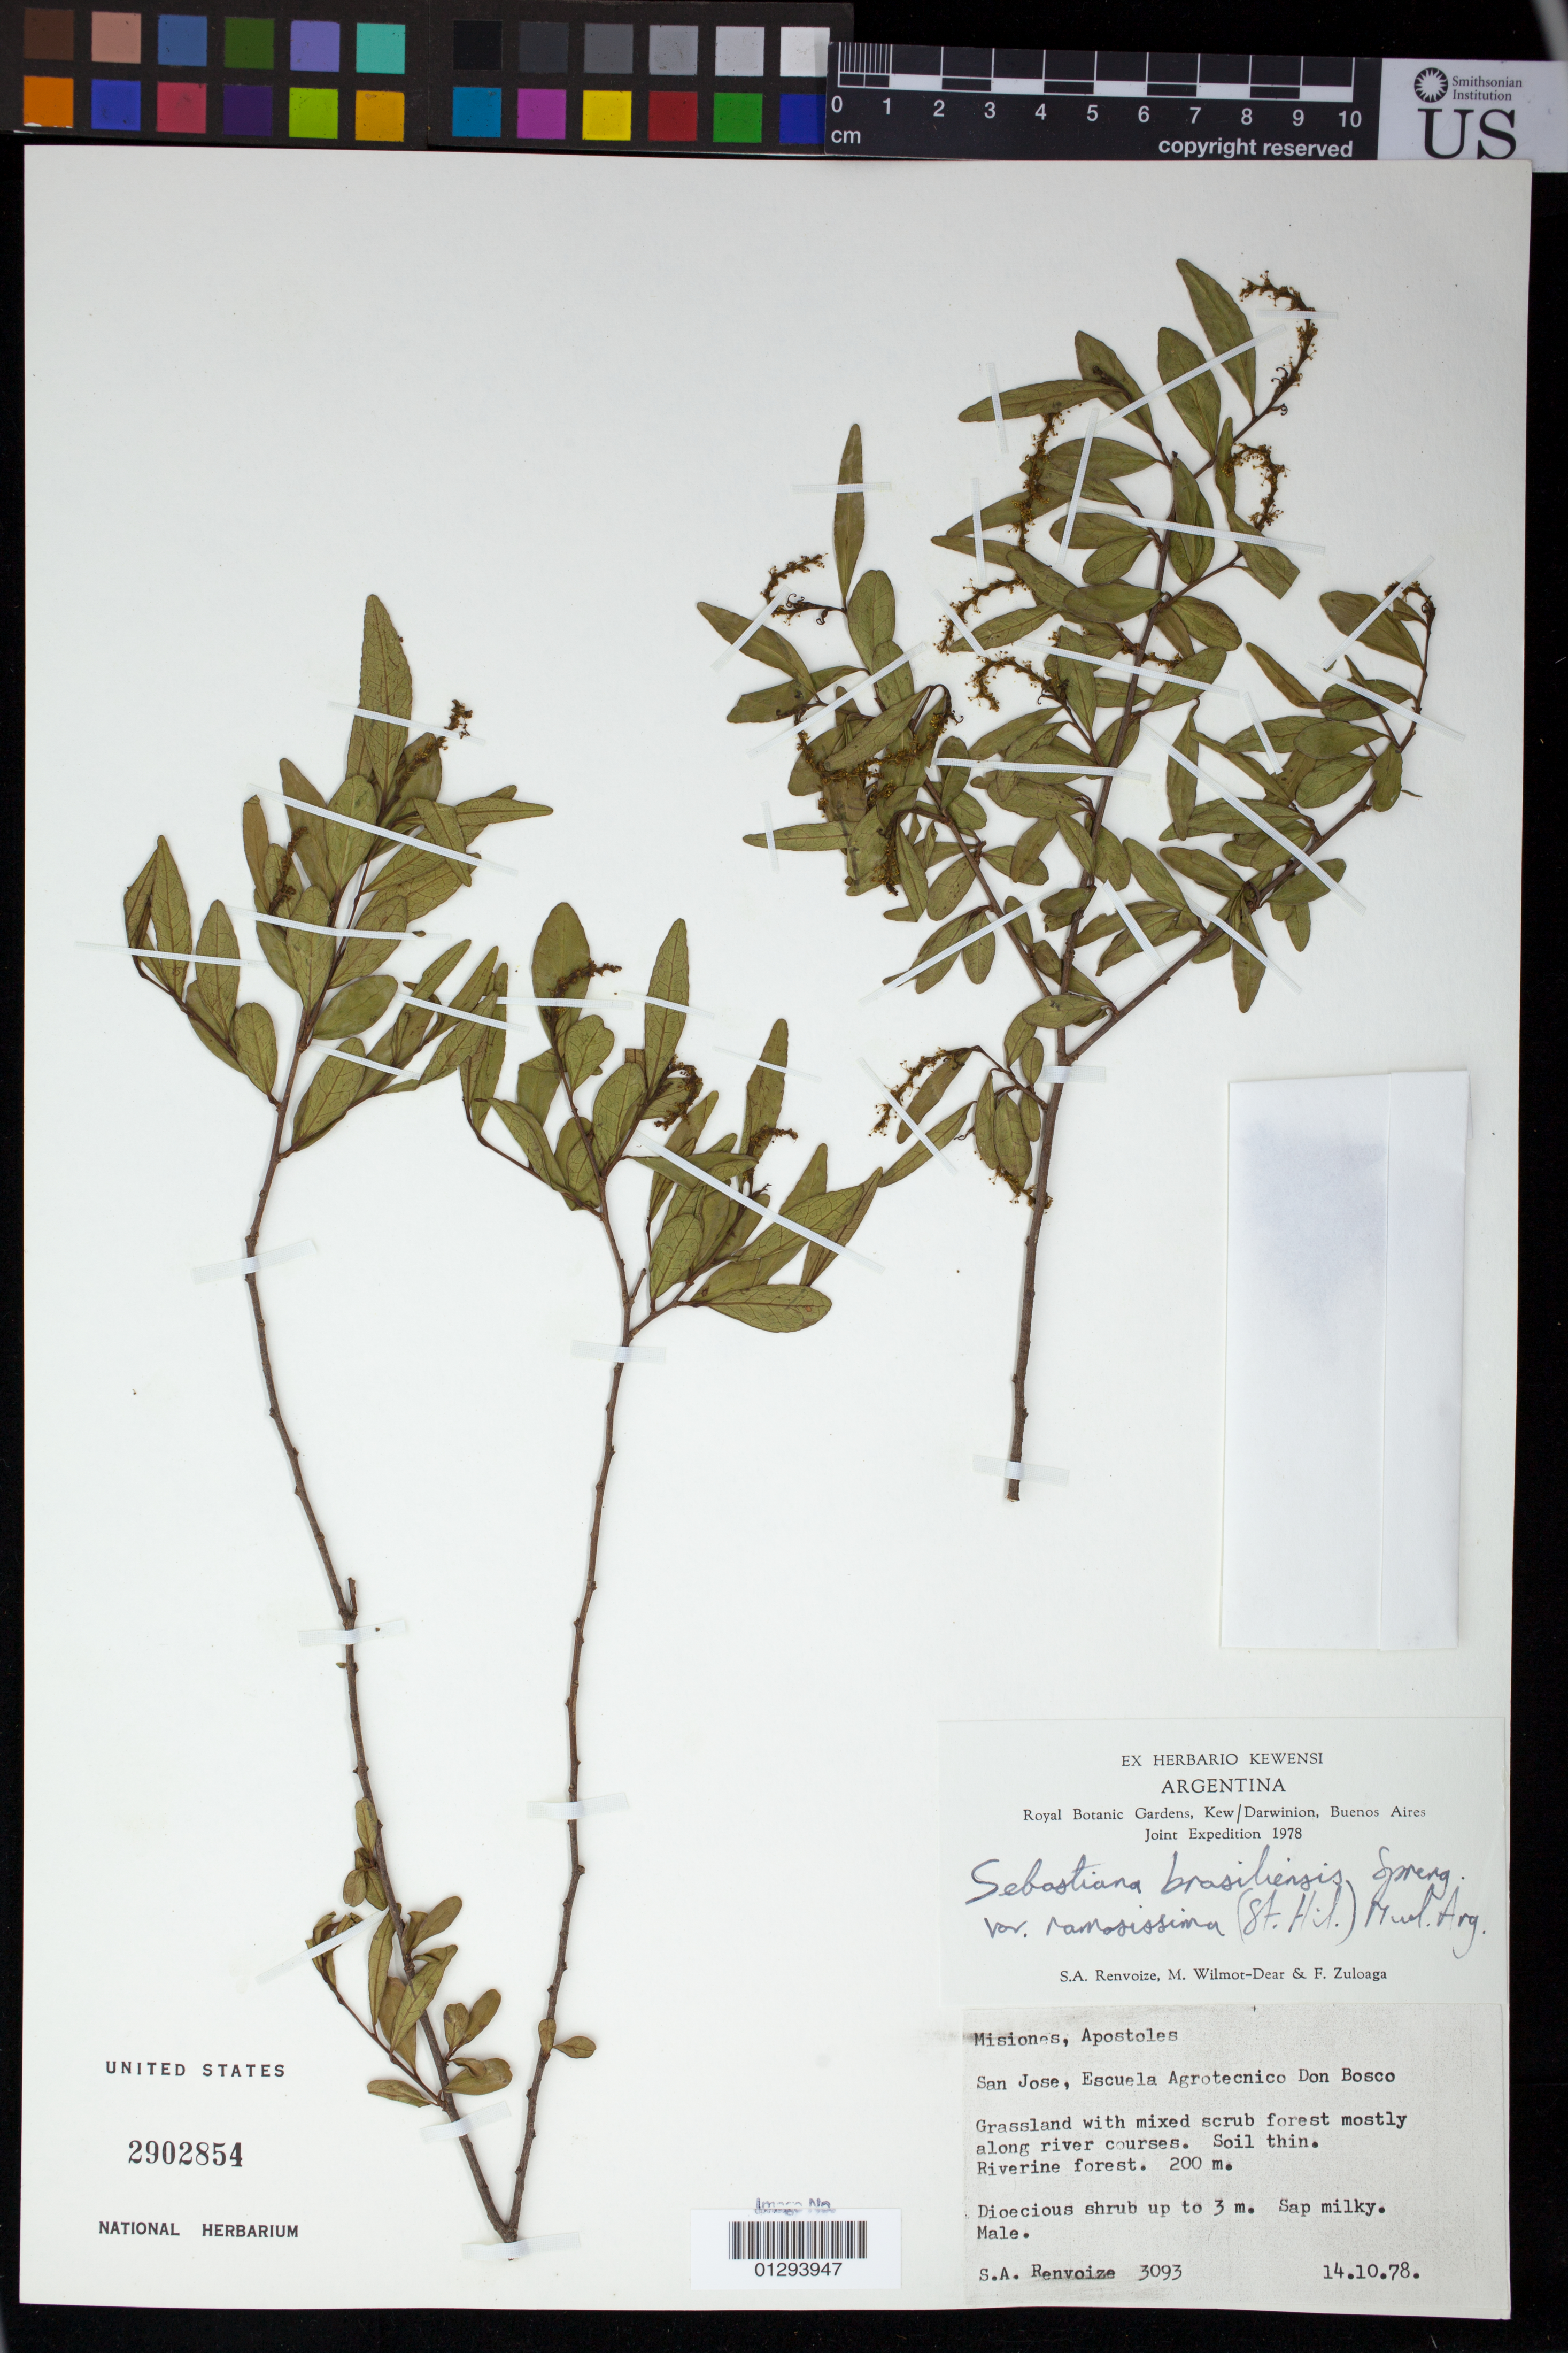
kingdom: Plantae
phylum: Tracheophyta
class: Magnoliopsida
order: Malpighiales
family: Euphorbiaceae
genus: Sebastiania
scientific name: Sebastiania brasiliensis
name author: Spreng.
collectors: S. A. Renvoize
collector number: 3093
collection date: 1978-10-14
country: Argentina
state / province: Misiones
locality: San Jose. Escuela Agrotecnico Don Bosco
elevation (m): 200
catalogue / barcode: US 2902854